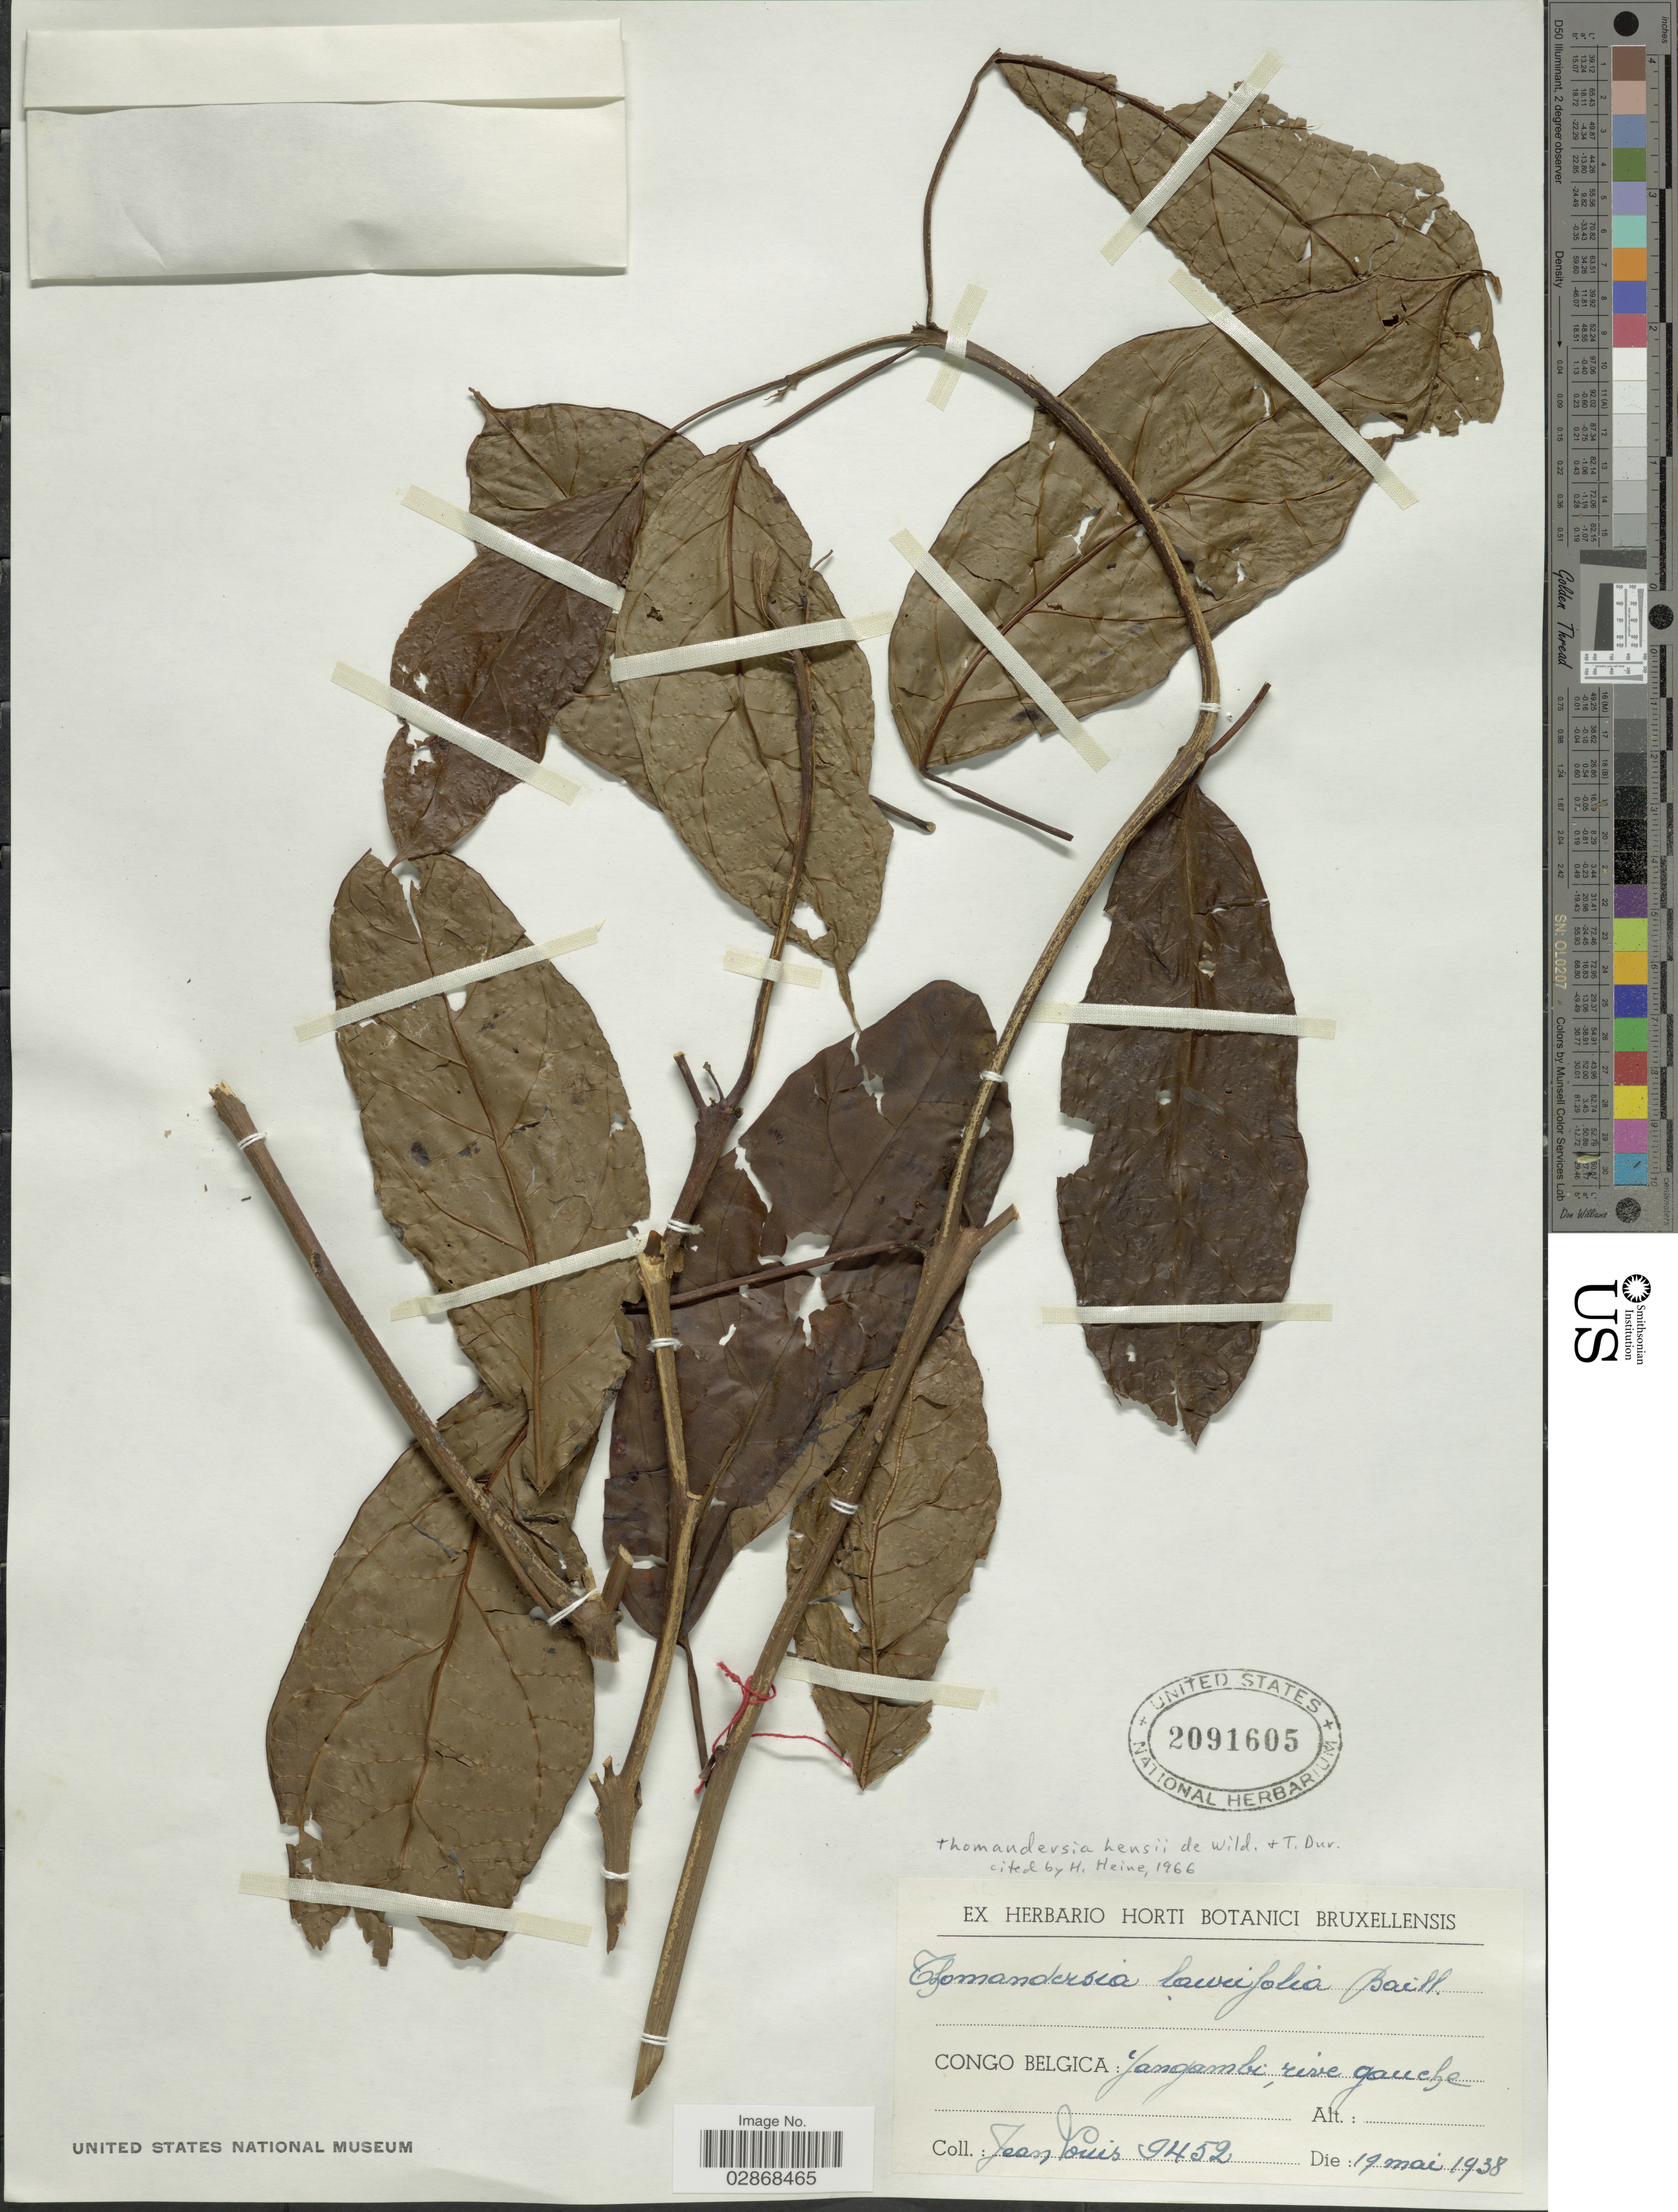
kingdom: Plantae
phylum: Tracheophyta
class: Magnoliopsida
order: Lamiales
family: Thomandersiaceae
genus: Thomandersia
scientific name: Thomandersia hensii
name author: De Wild. & Durand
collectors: J. Louis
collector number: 9452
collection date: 1938-05-19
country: Congo, Democratic Republic of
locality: Congo Belgica: Yangambi.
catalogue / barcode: US 2091605